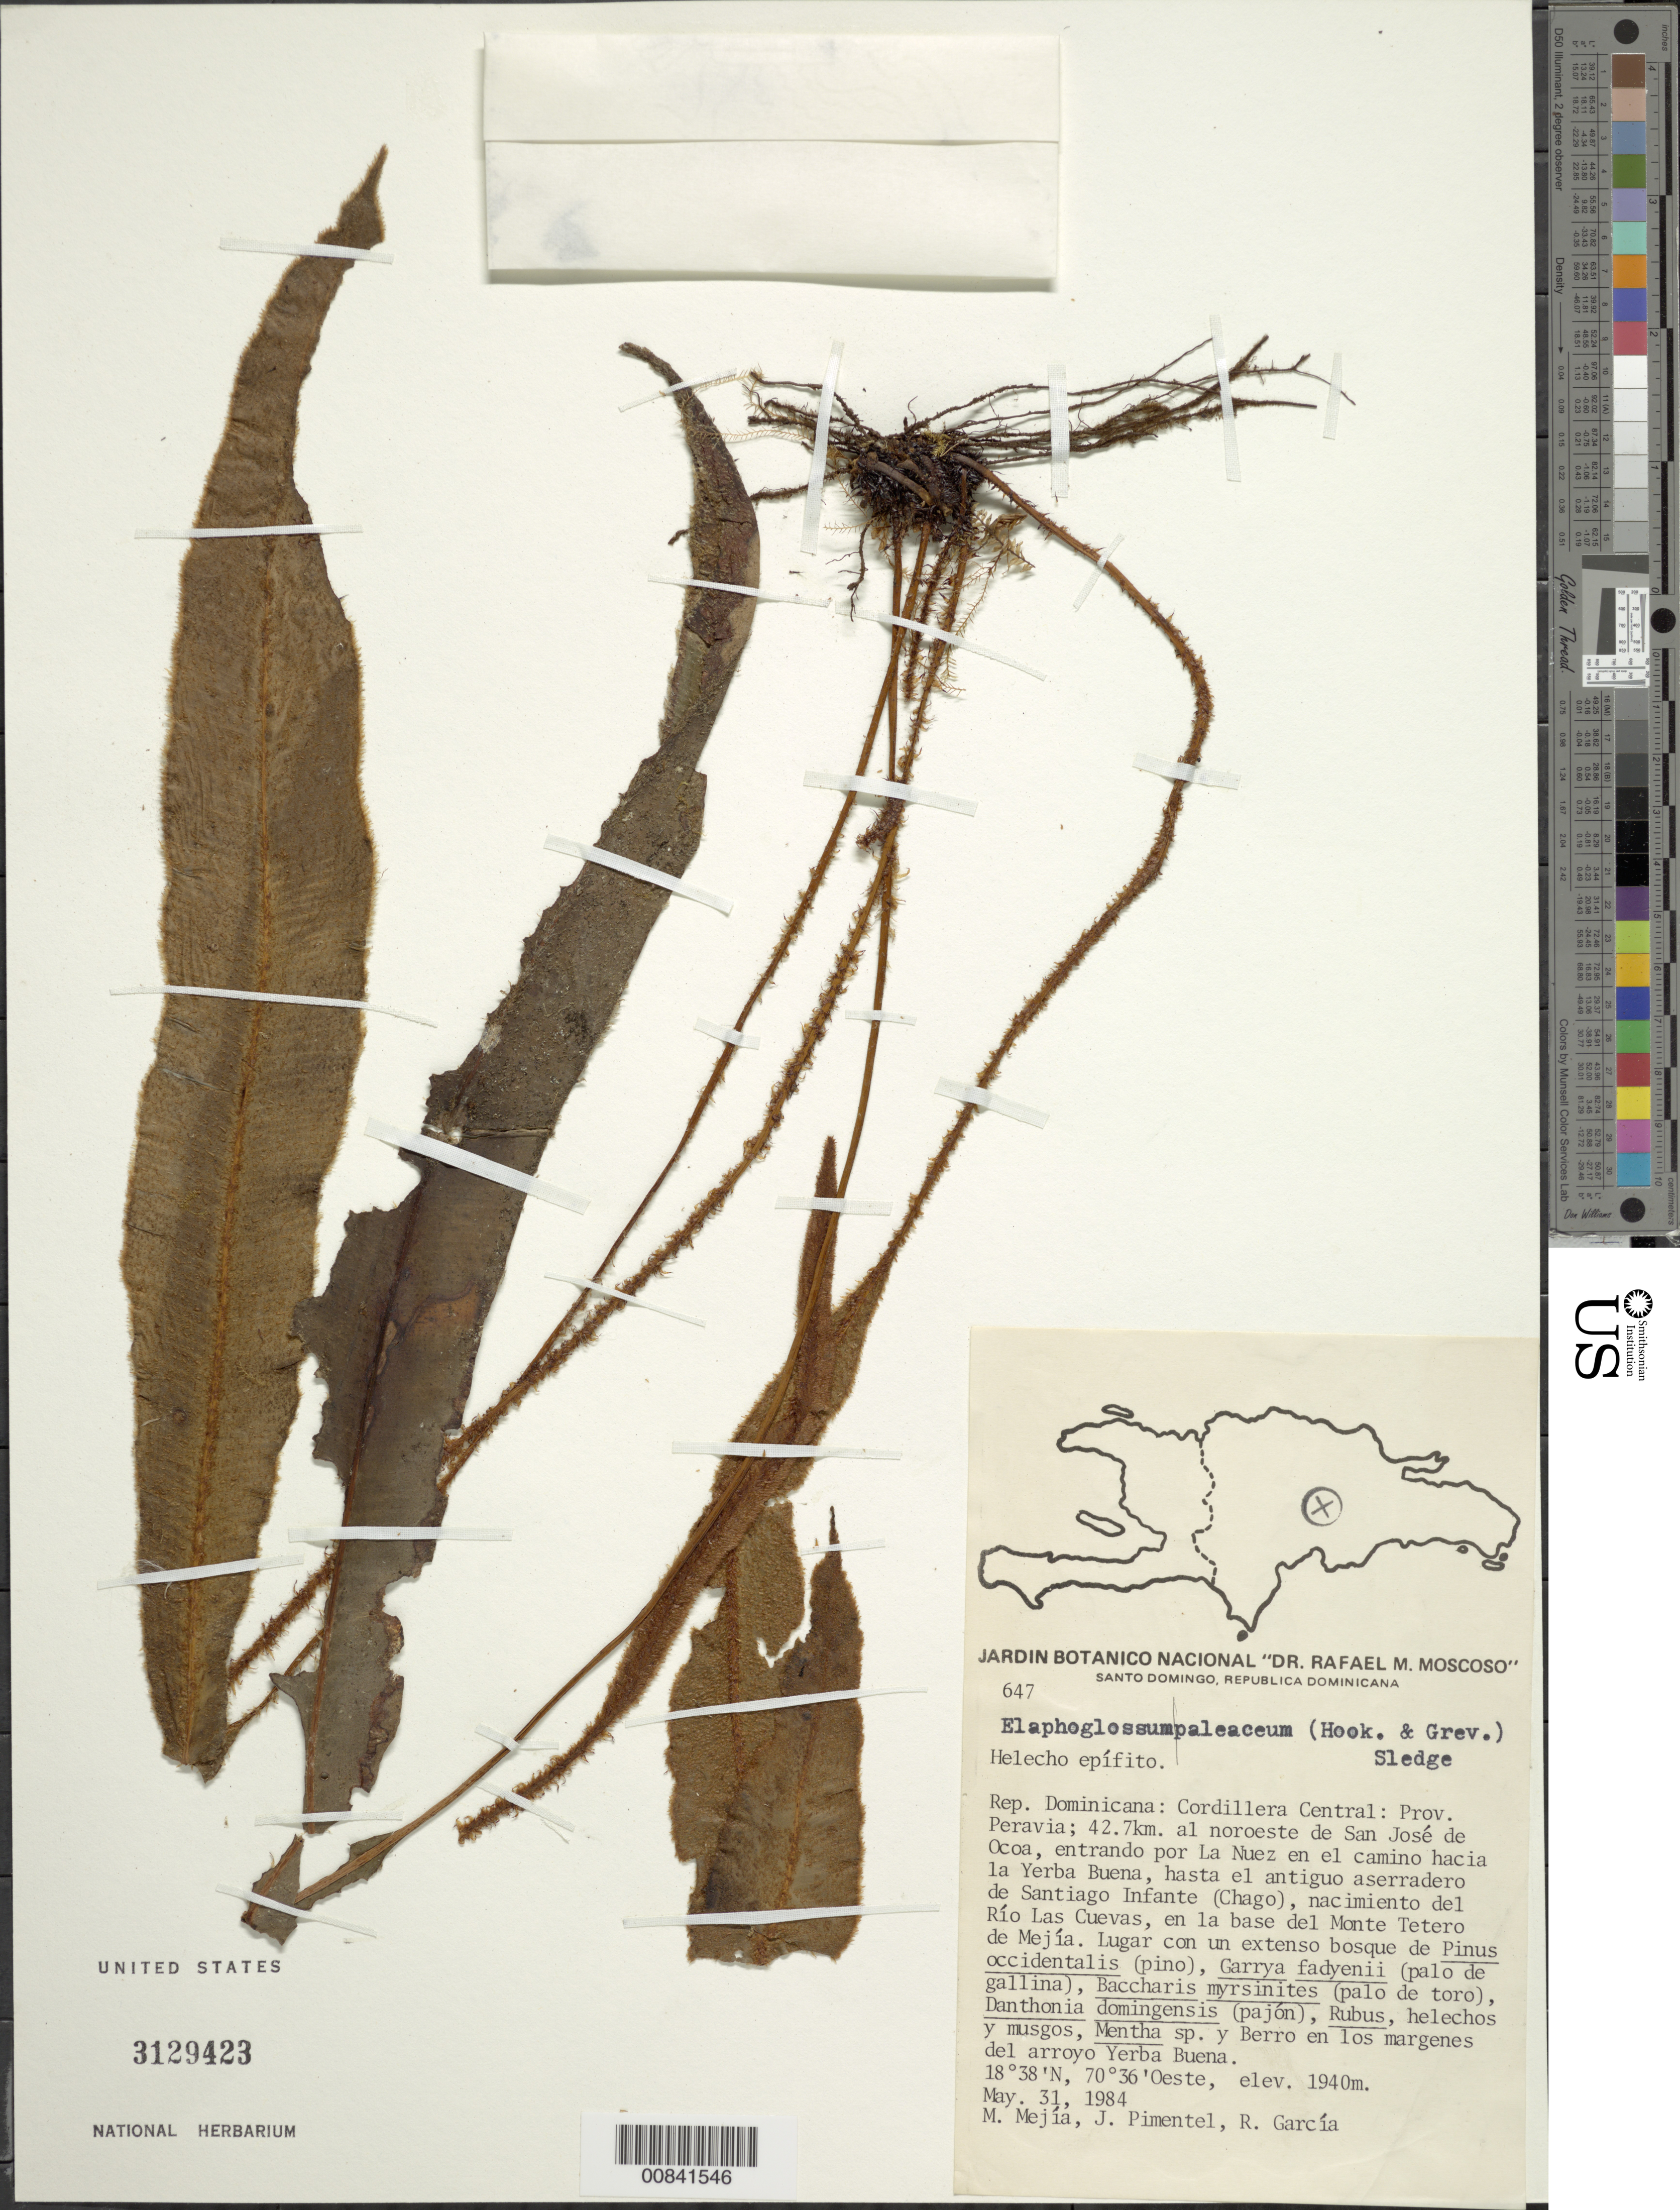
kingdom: Plantae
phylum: Tracheophyta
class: Polypodiopsida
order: Polypodiales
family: Dryopteridaceae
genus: Elaphoglossum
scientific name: Elaphoglossum paleaceum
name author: (Hook. & Grev.) Sledge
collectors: M. Mejia, J. Pimentel & R. G. García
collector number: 647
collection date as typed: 21 May 1984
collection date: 1984-05-21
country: Dominican Republic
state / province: Peravia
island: Hispaniola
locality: Cordillera Central, 42.7 km NW de San José de Ocoa, La Nuez en camino hacia la Yerba Buena, Río Las Cuevas, base del Monte Tetero de Mejía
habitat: Lugar con un extenso bosque de Pinus, Garrya, Baccharis, Danthonia, Rubus, helechos y musgos, Menta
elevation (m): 1940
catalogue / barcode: US 3129423